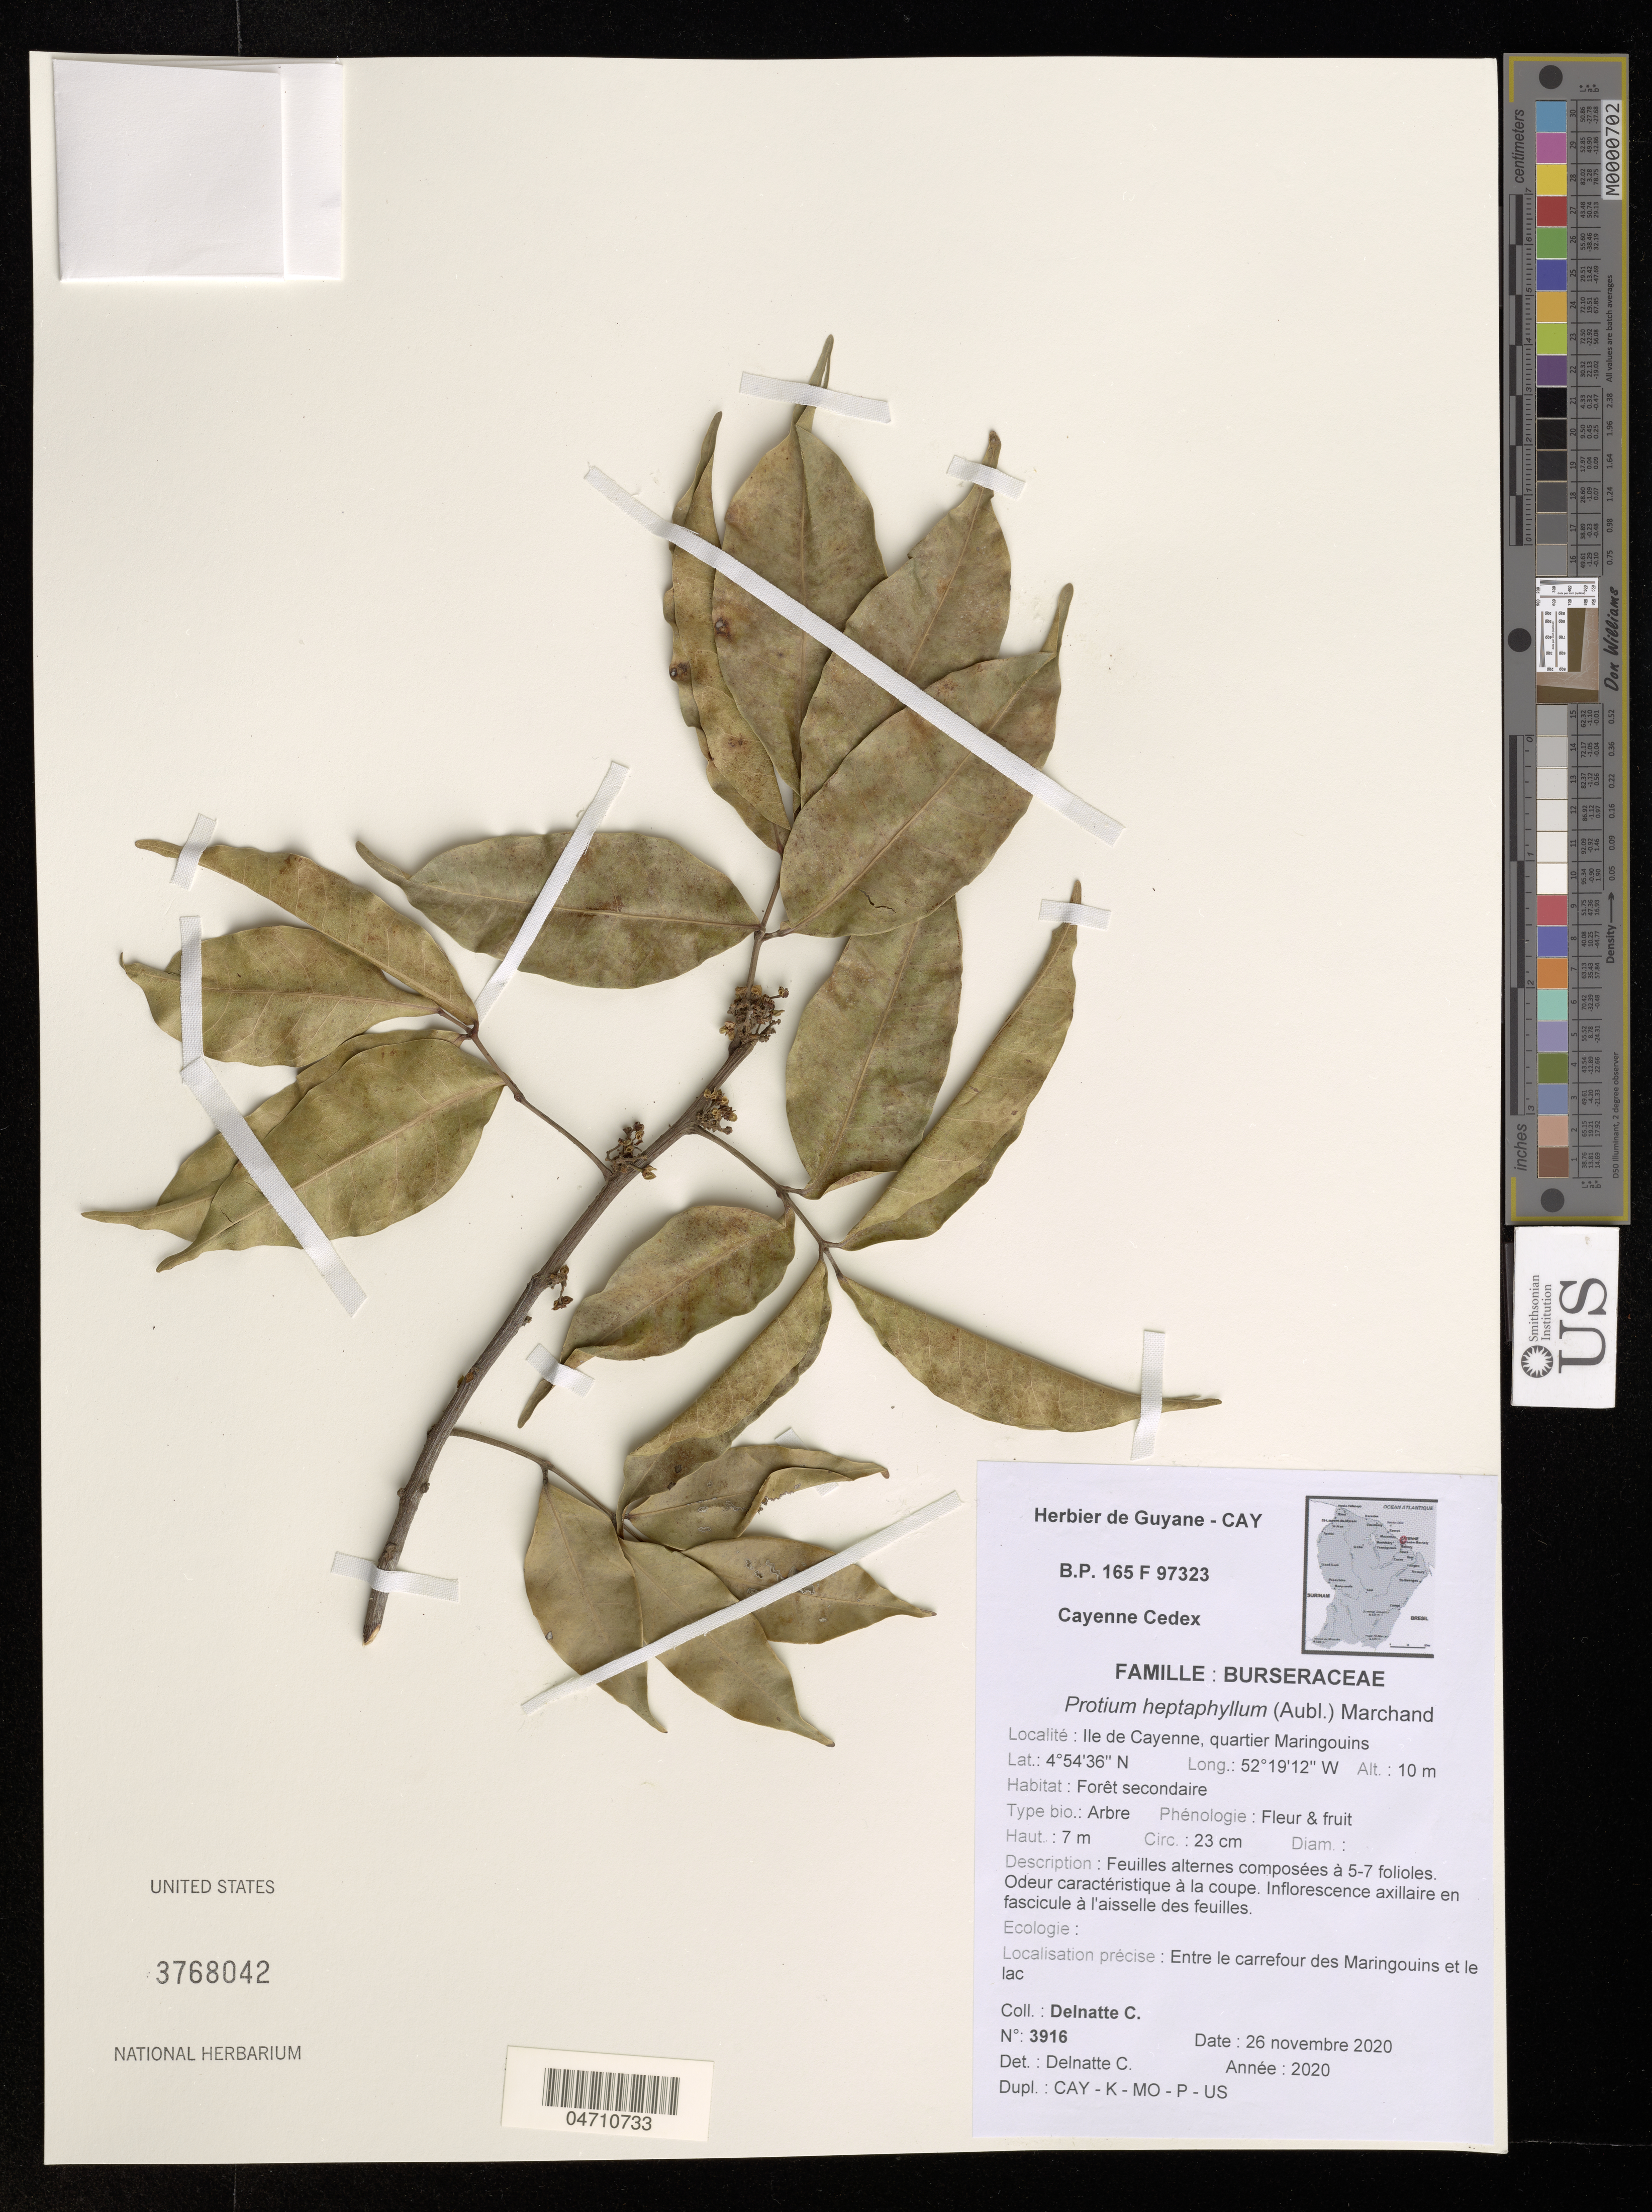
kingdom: Plantae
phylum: Tracheophyta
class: Magnoliopsida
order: Sapindales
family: Burseraceae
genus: Protium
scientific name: Protium heptaphyllum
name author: (Aubl.) Marchand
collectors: C. Delnatte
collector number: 3916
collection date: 2020-11-26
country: French Guiana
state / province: Cayenne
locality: Lle de Cayenne, quartier Maringouins.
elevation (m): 10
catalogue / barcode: US 3768042